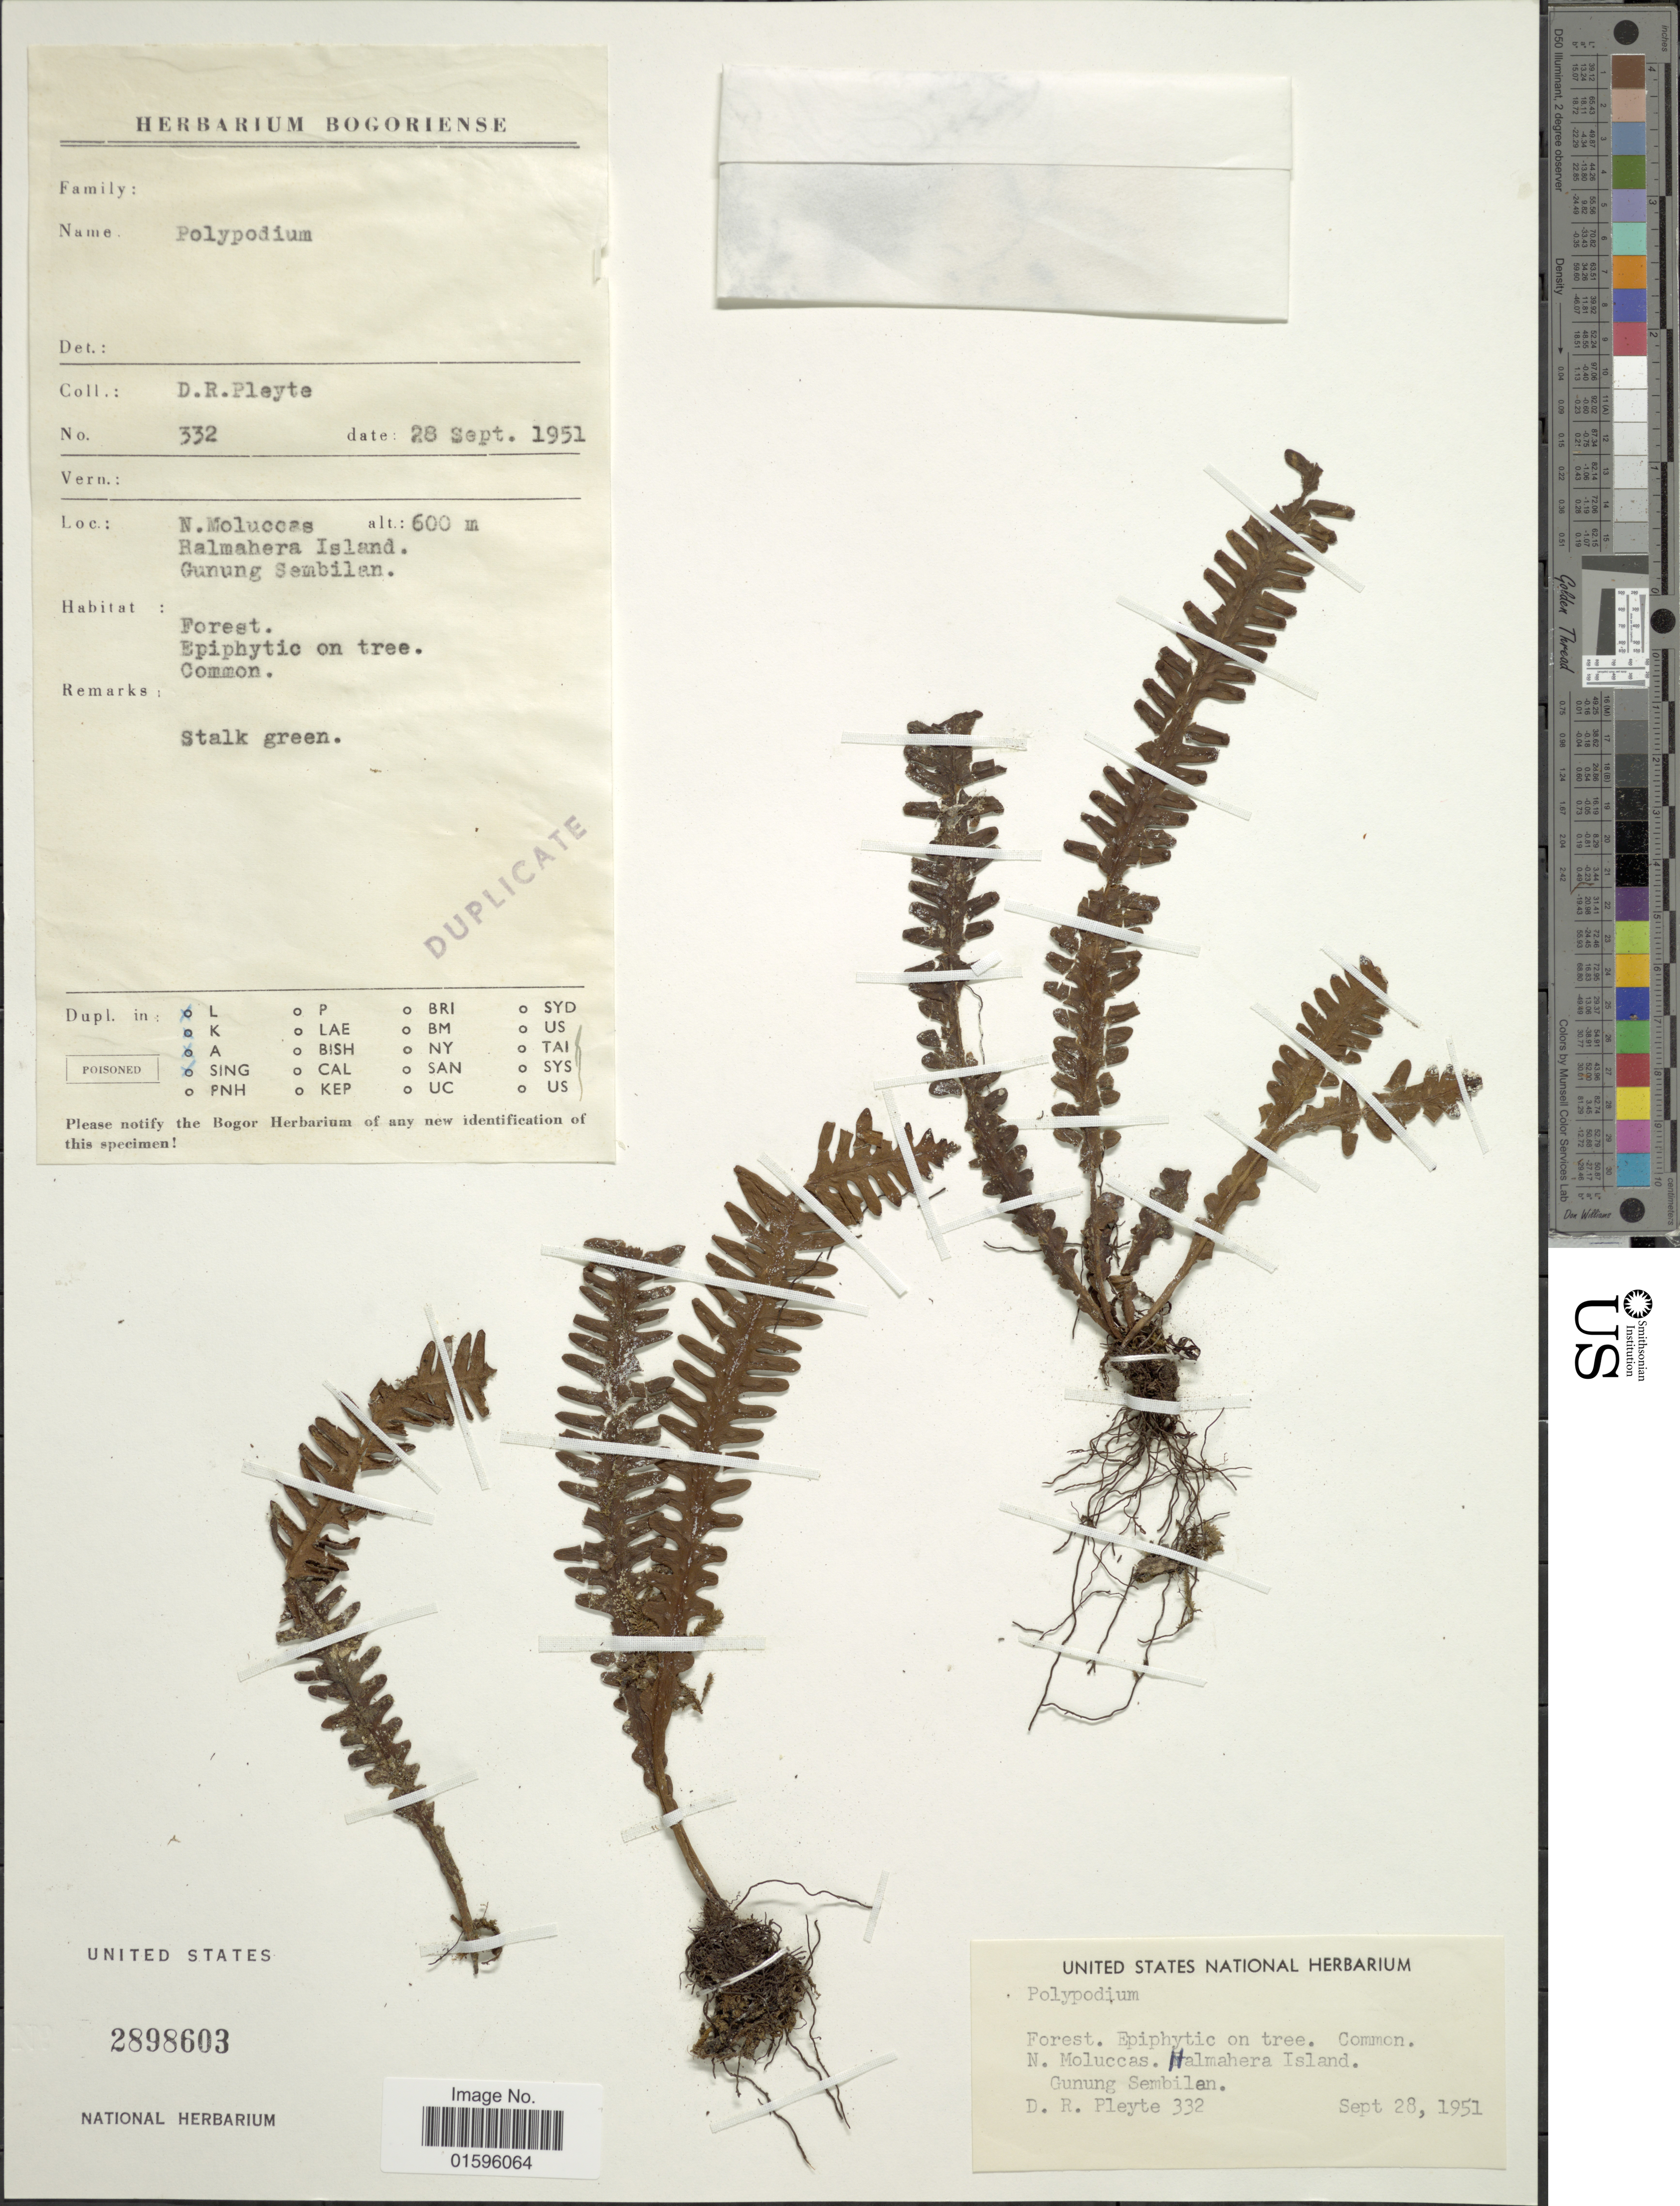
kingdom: Plantae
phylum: Tracheophyta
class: Polypodiopsida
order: Polypodiales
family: Polypodiaceae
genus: Polypodium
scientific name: Polypodium sp.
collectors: D. Pleyte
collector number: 332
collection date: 1951-09-28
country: Indonesia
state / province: Maluku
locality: N. Moluccas, Halmahera Island, Gunung Sembilan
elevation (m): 600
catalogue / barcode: US 2898603